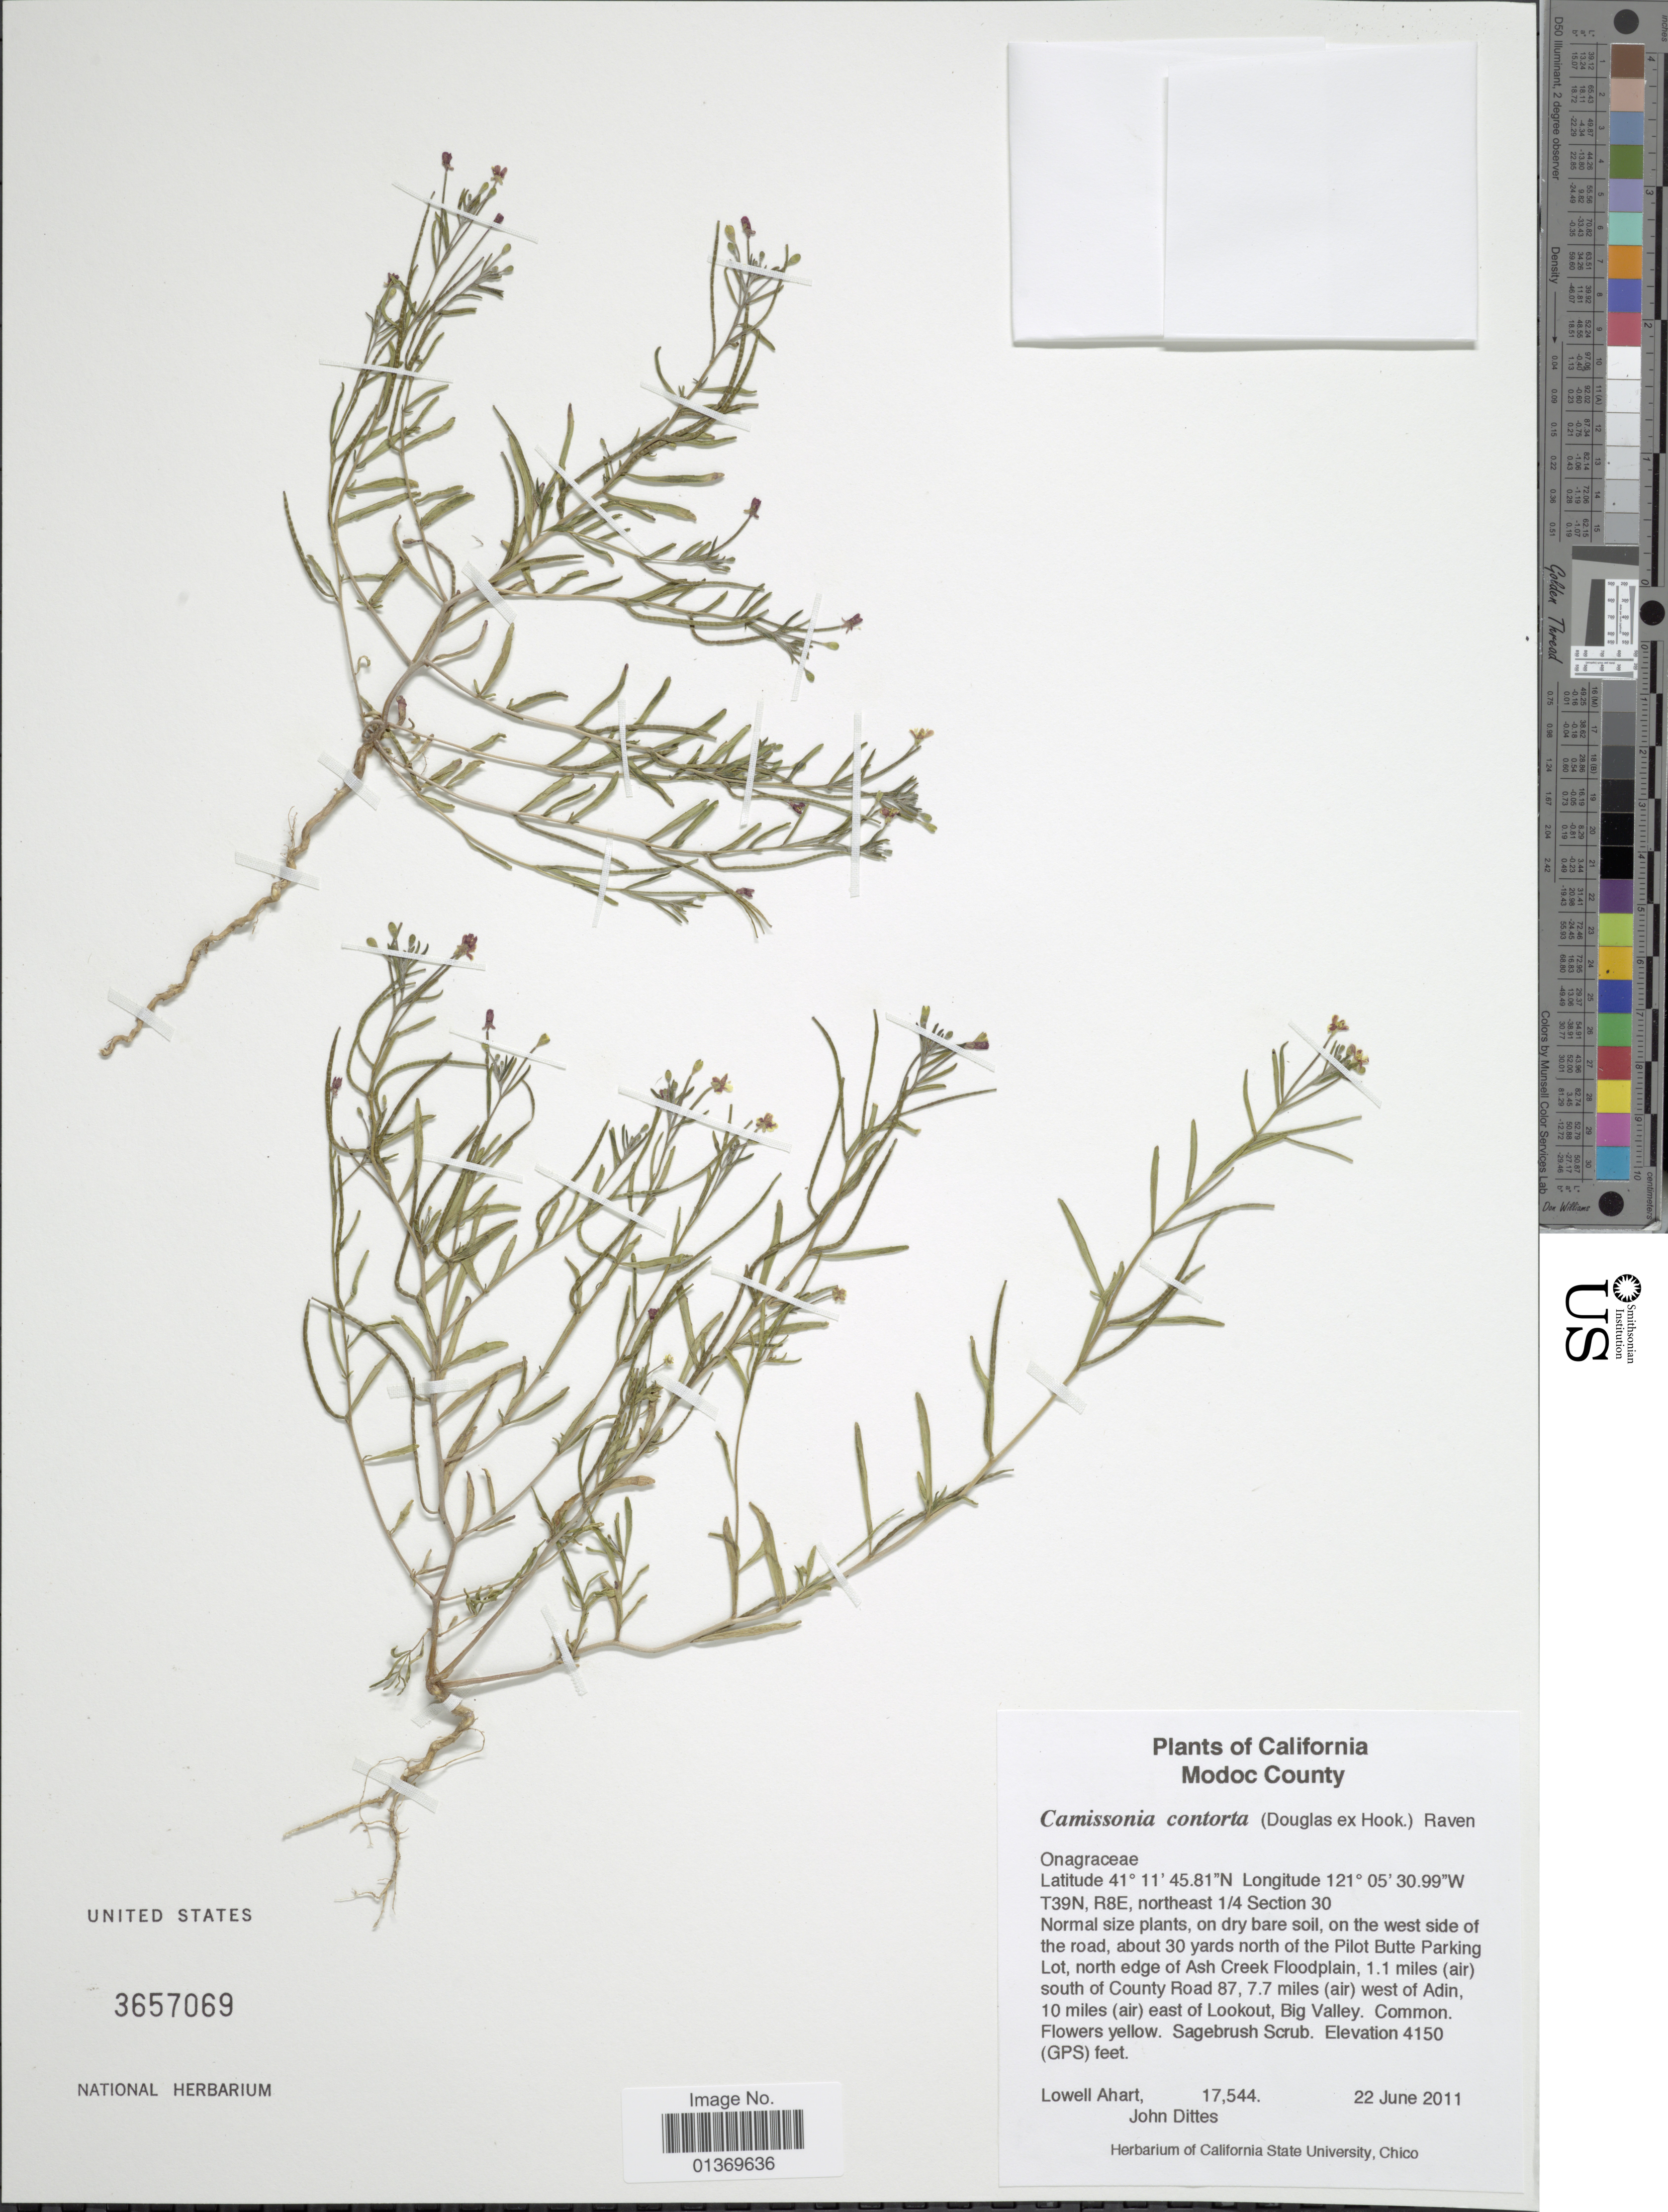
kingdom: Plantae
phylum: Tracheophyta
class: Magnoliopsida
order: Myrtales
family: Onagraceae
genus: Camissonia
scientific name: Camissonia contorta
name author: (Douglas) Kearney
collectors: L. Ahart & J. Dittes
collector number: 17544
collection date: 2011-06-22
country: United States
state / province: California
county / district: Modoc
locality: Modoc County, T39N, R8E, northeast 1/4 Section 30, about 30 yards north of the Pilot Butte Parking Lot, north edge of Ash Creek Floodplain, 1.1 miles (air) south of County Road 87, 7.7 miles (air) west of Adin, 10 miles (air) east of Lookout, Big Valley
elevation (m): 1265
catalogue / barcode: US 3657069